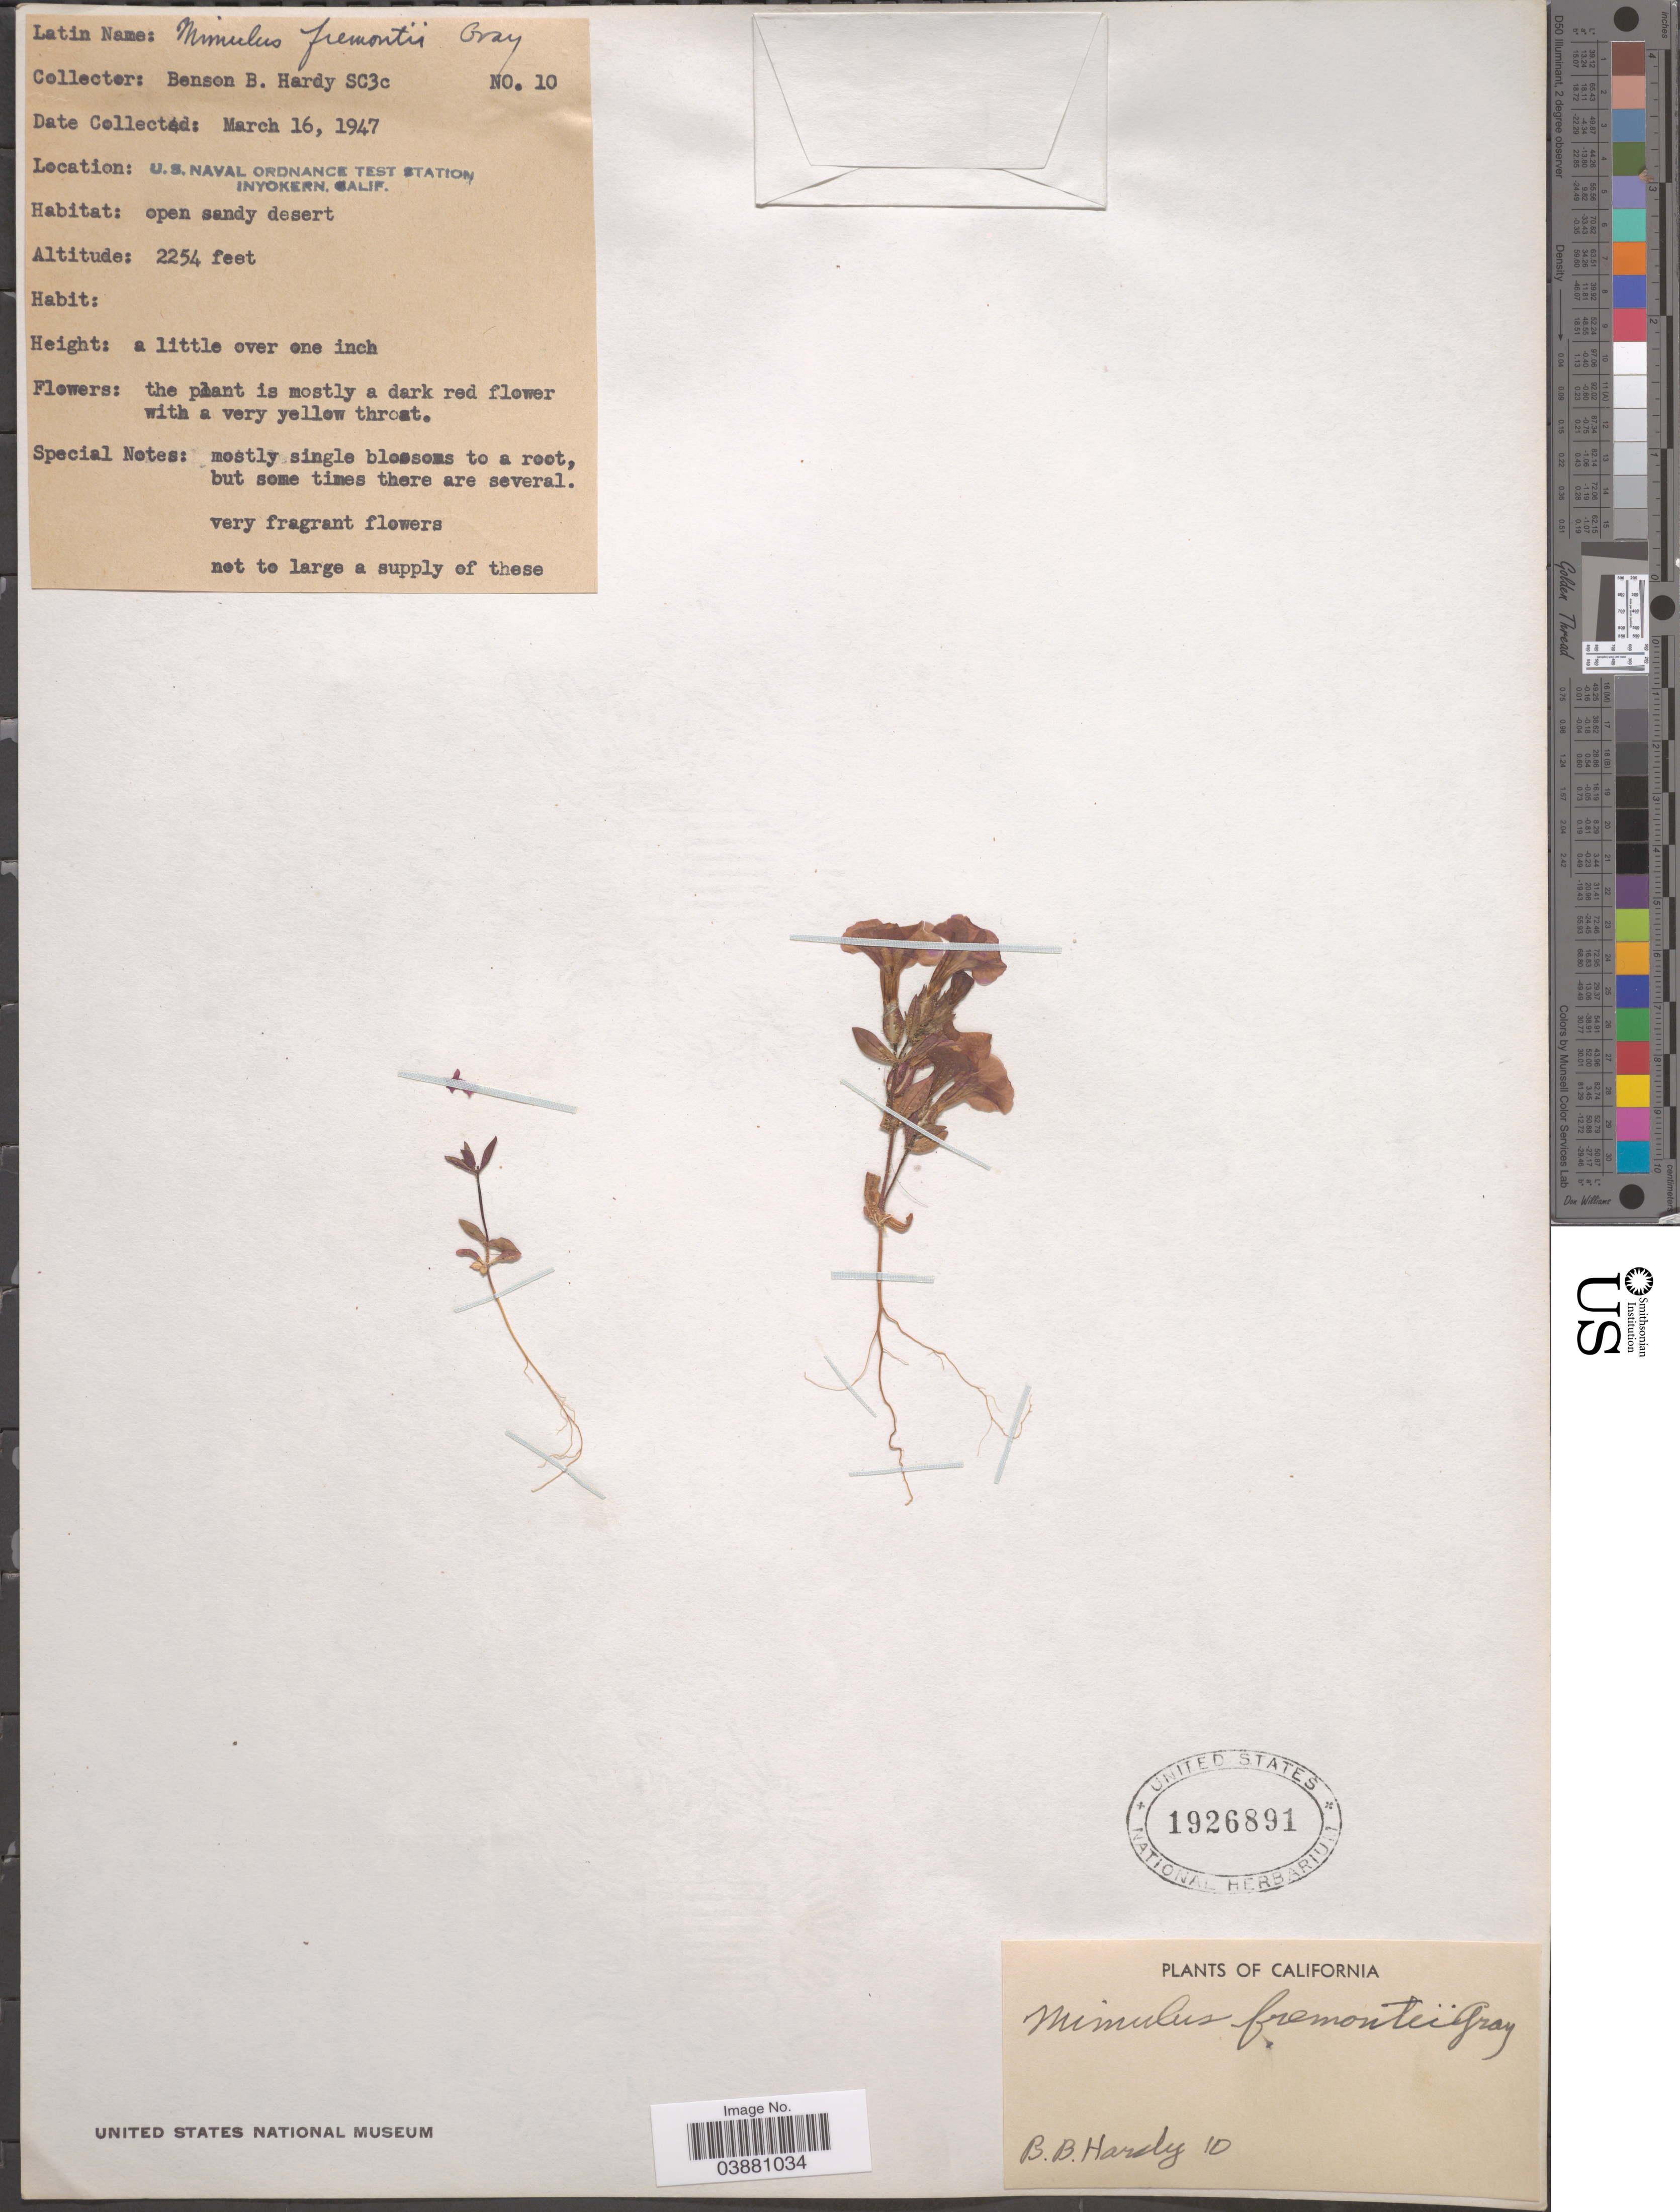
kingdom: Plantae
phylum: Tracheophyta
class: Magnoliopsida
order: Lamiales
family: Phrymaceae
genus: Mimulus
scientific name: Mimulus fremontii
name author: (Benth.) A. Gray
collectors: B. Hardy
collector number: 10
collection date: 1947-03-16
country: United States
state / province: California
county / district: Kern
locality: U.S. Naval Ordnance Test Station Inyokern, Calif.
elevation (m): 687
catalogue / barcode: US 1926891